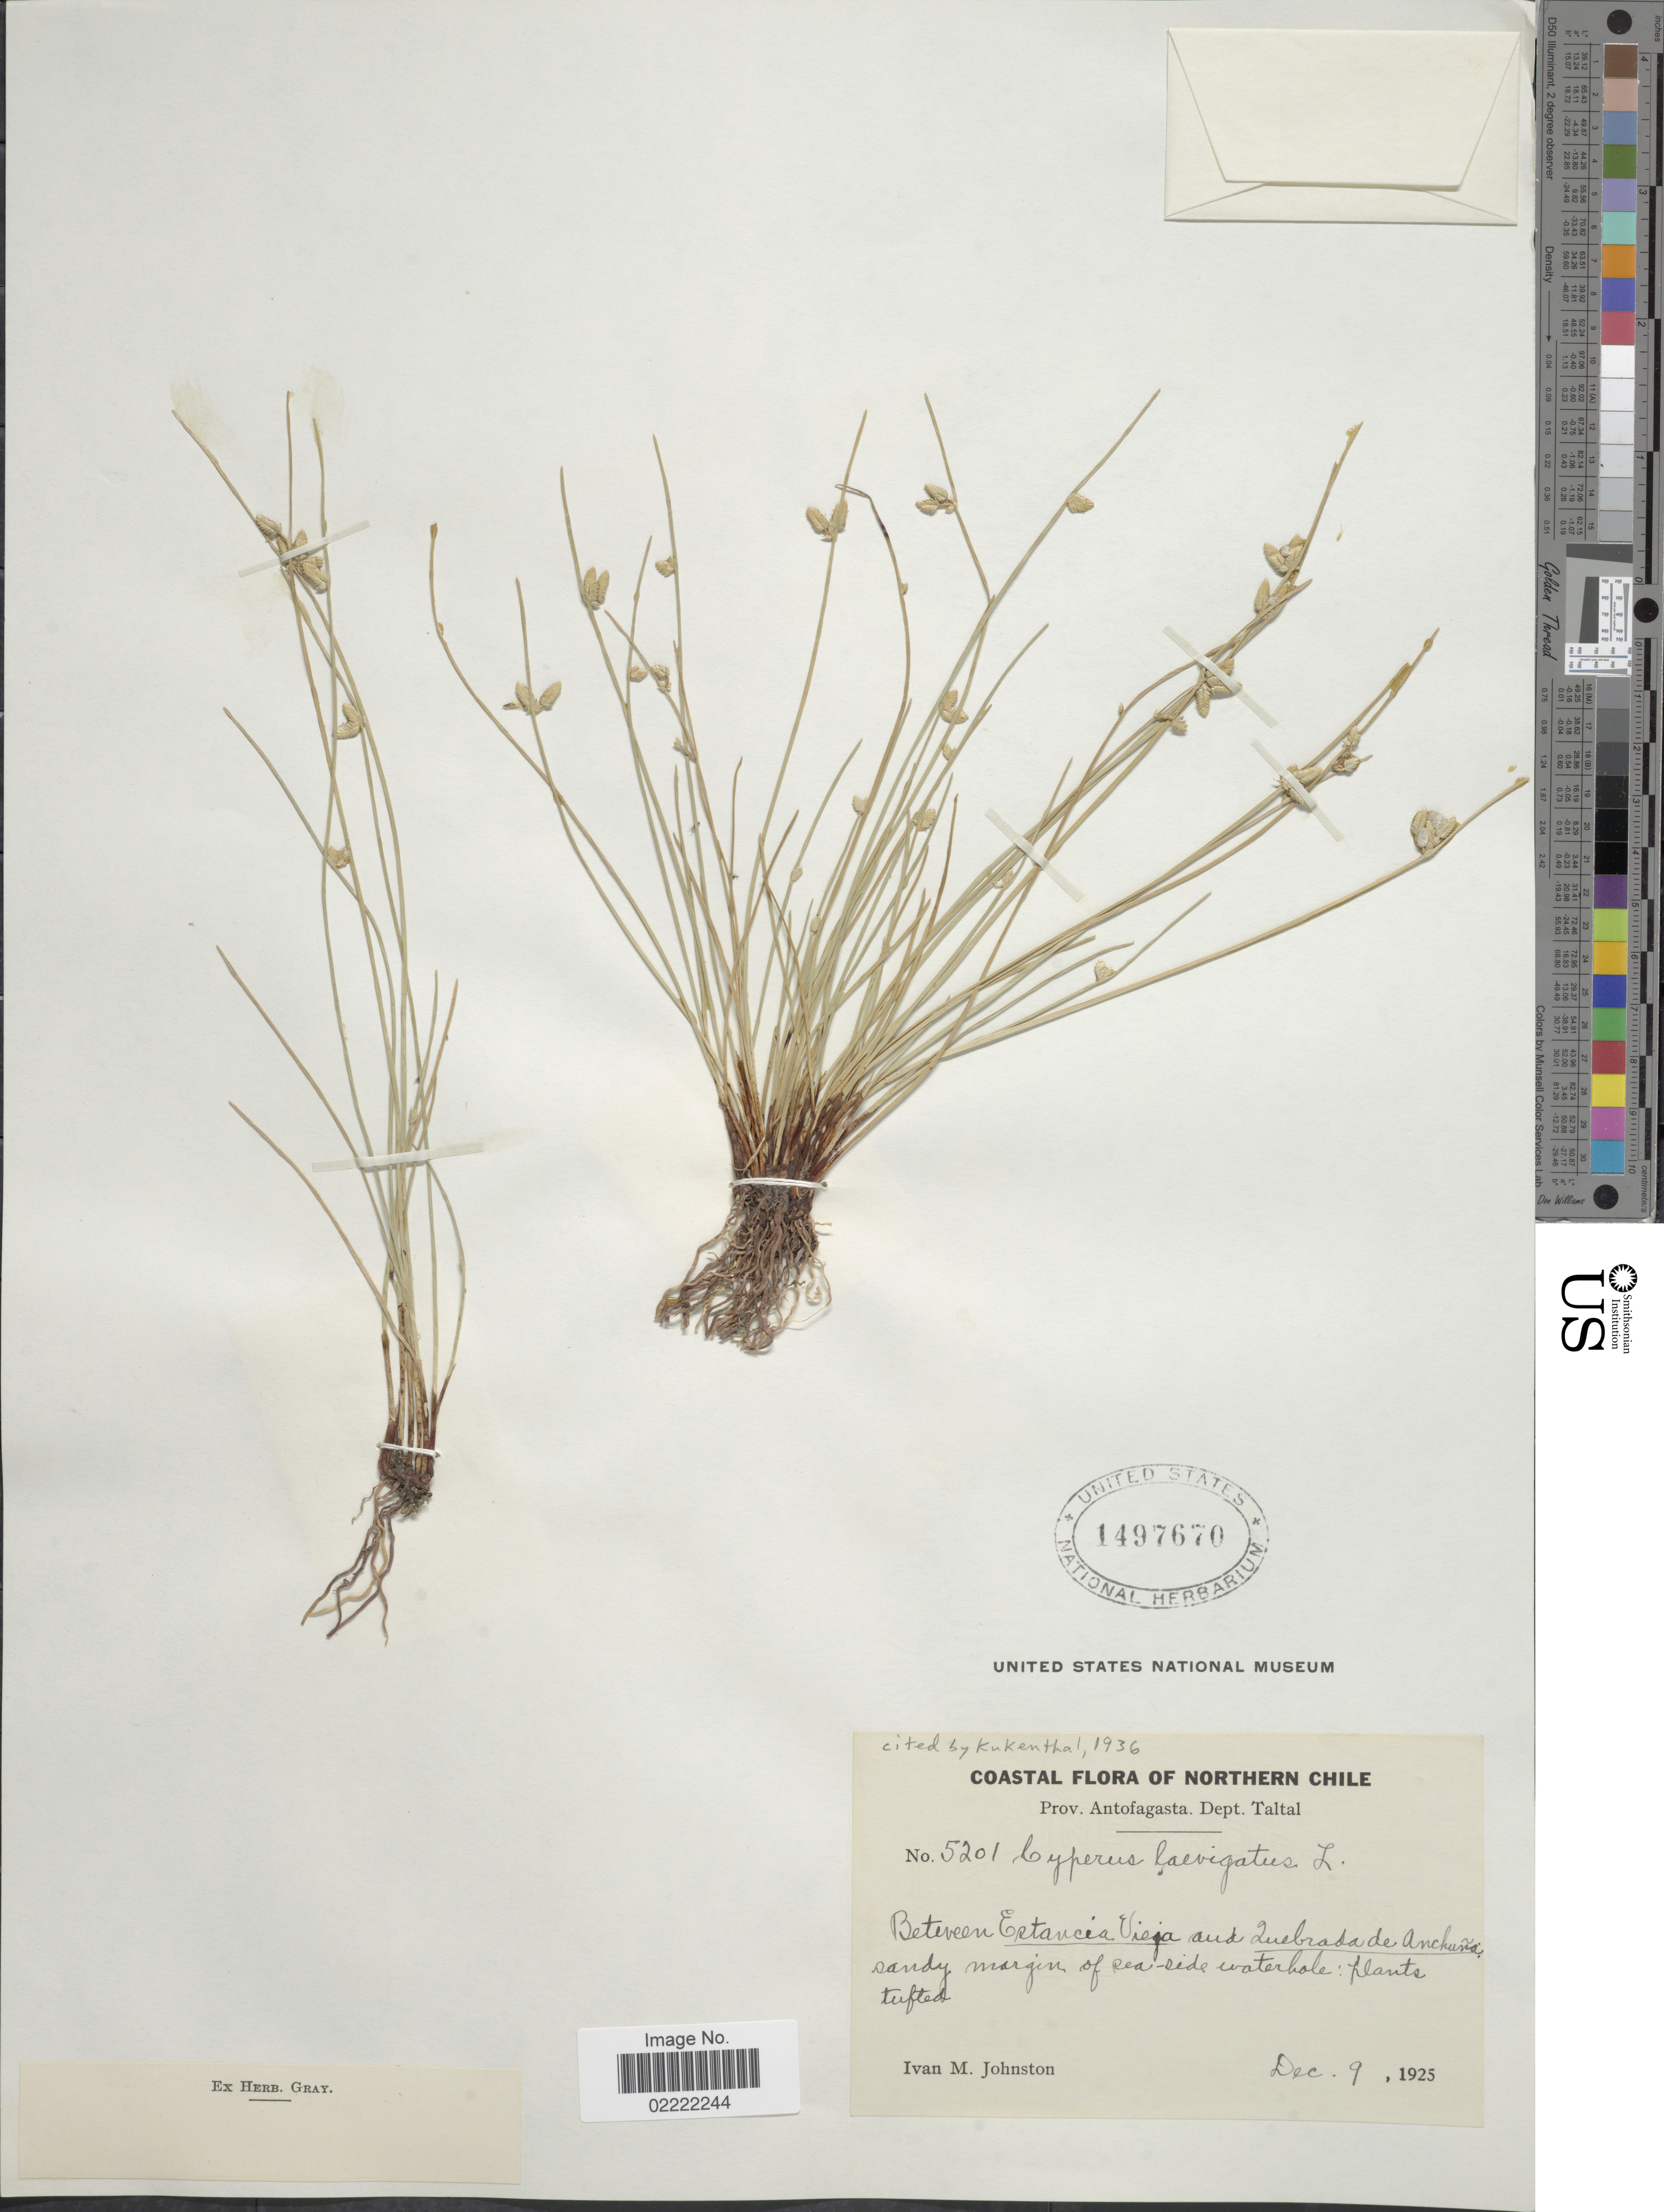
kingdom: Plantae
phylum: Tracheophyta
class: Liliopsida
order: Poales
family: Cyperaceae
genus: Cyperus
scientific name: Cyperus laevigatus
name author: L.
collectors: I.M. Johnston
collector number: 5201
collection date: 1925-12-09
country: Chile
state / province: Antofagasta (II)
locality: Coastal flora of Northern Chile. Between Estancia Vieja and Quebrada de Anchuña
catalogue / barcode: US 1497670